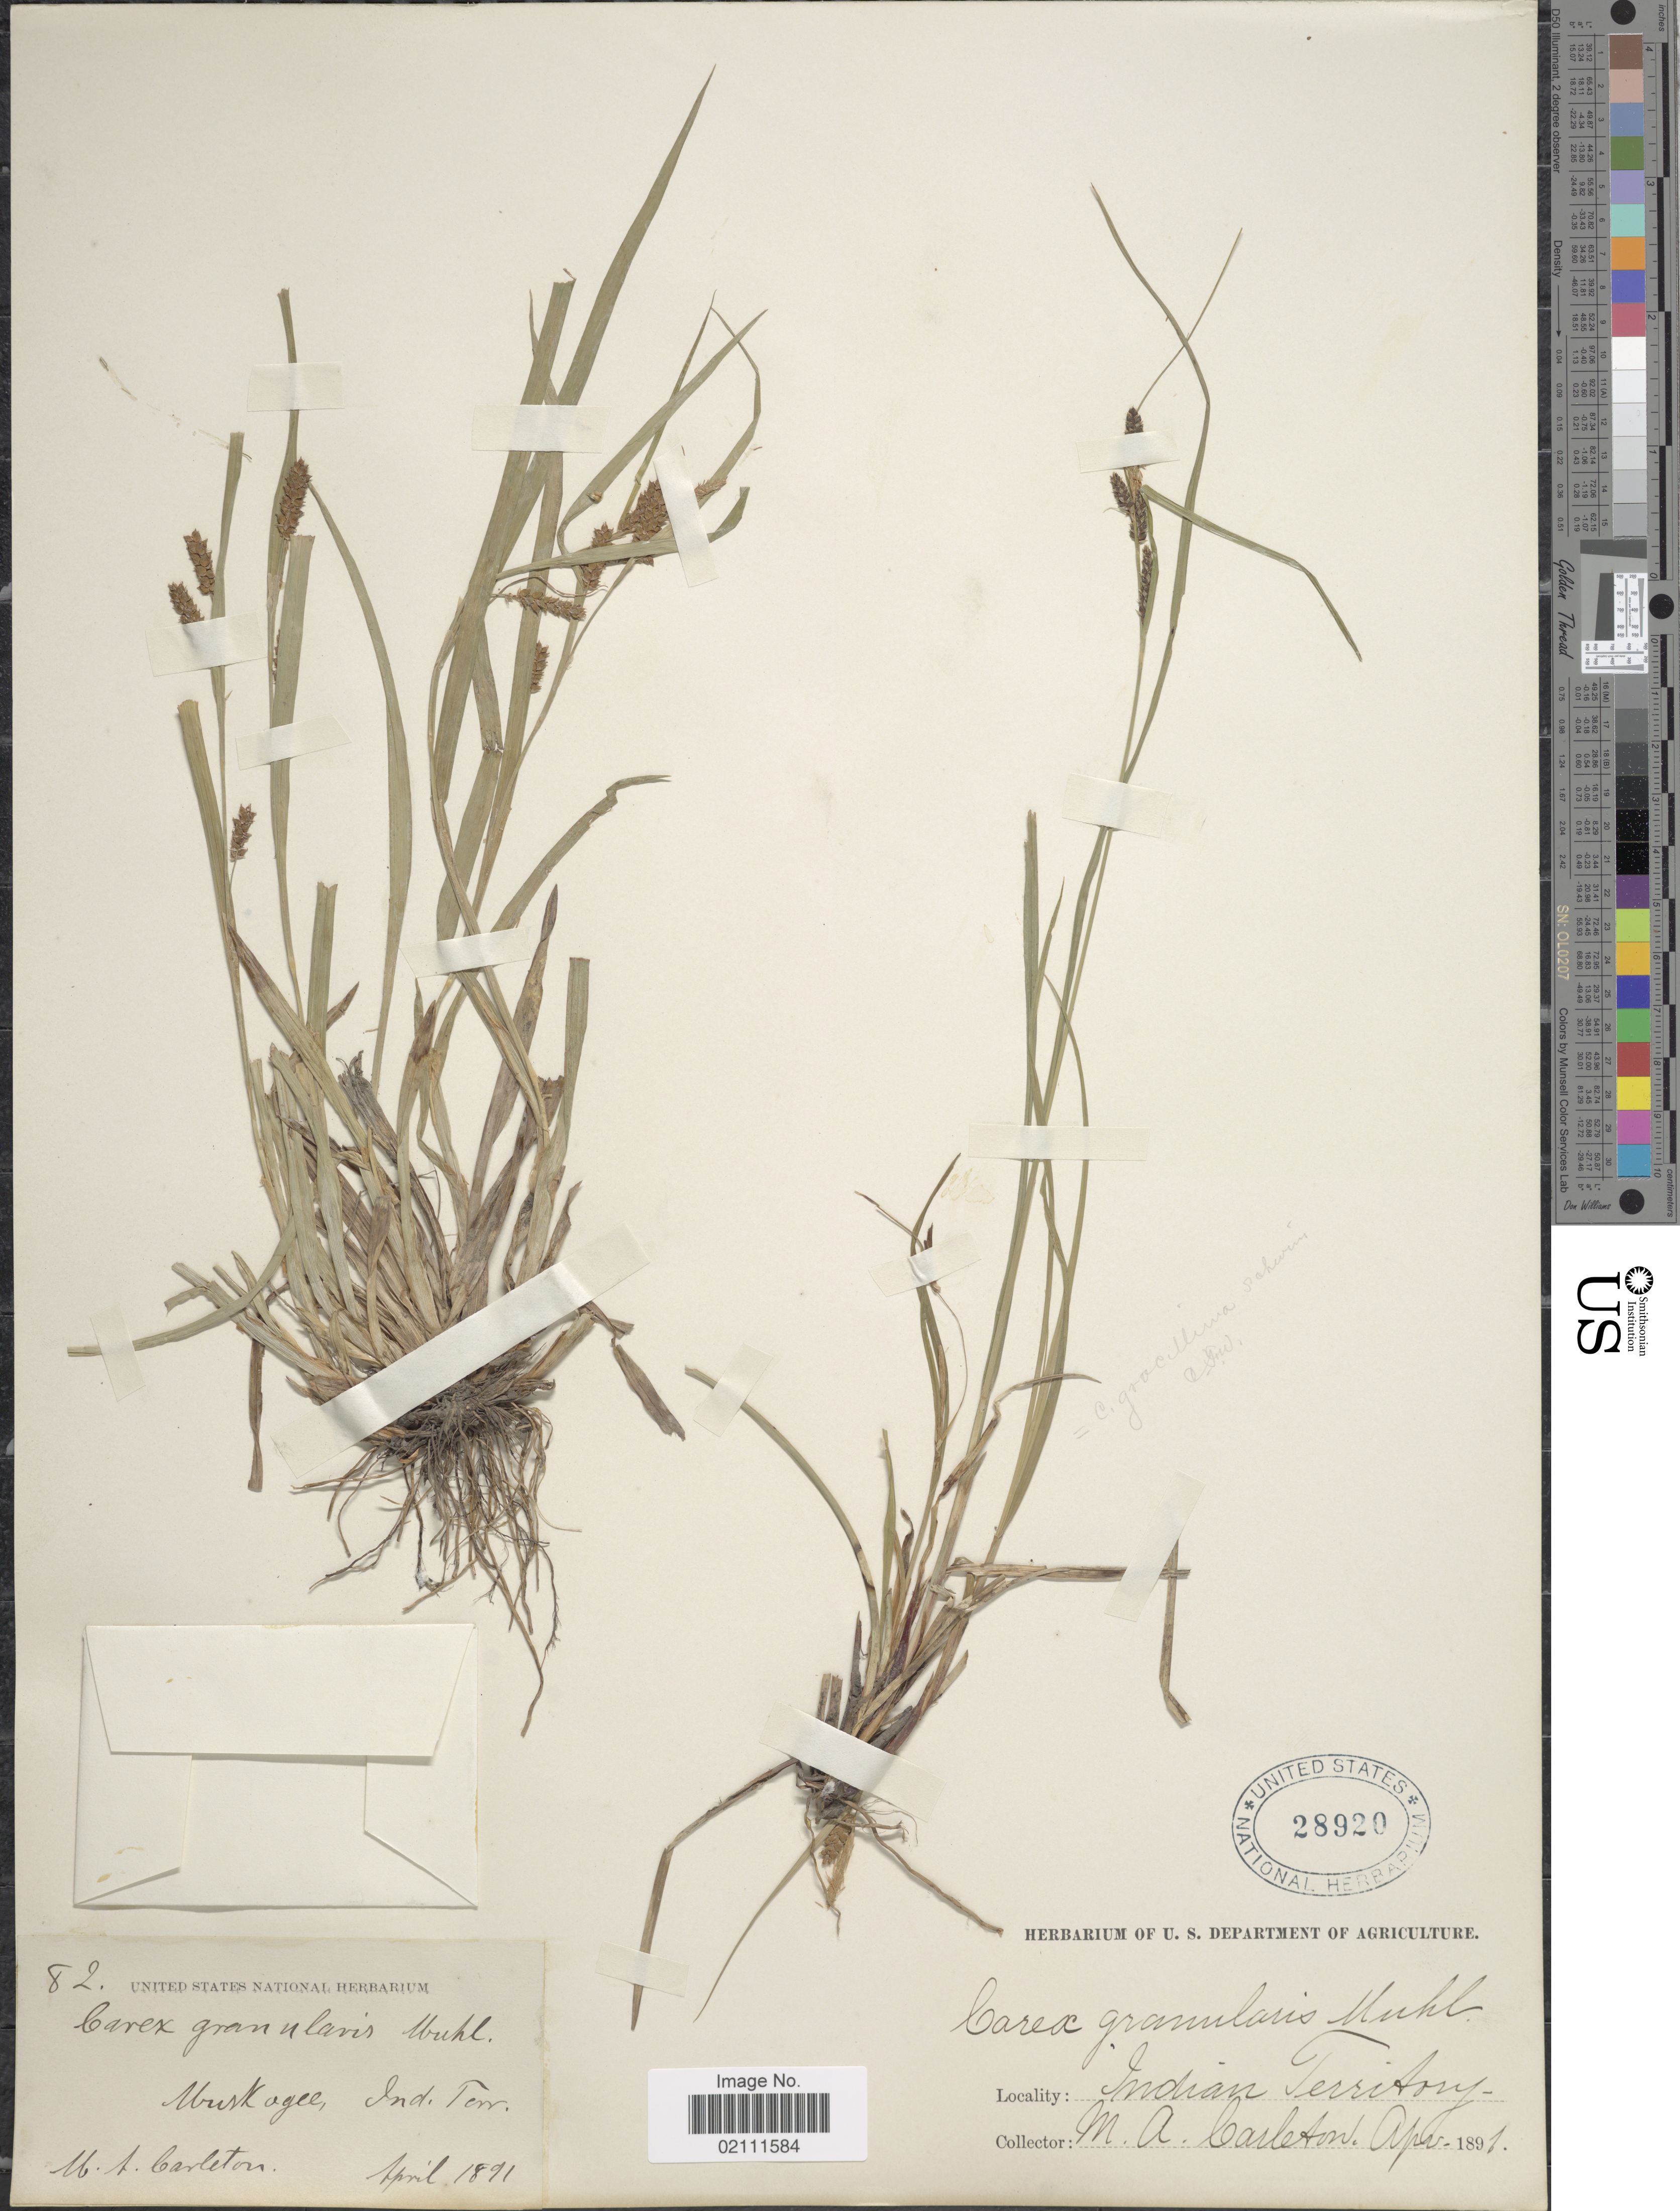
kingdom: Plantae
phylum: Tracheophyta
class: Liliopsida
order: Poales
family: Cyperaceae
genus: Carex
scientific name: Carex granularis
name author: Muhl. ex Willd.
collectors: M. A. Carleton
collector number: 82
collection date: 1891-04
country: United States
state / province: Oklahoma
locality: Muskogee, Indian Territory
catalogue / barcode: US 28920